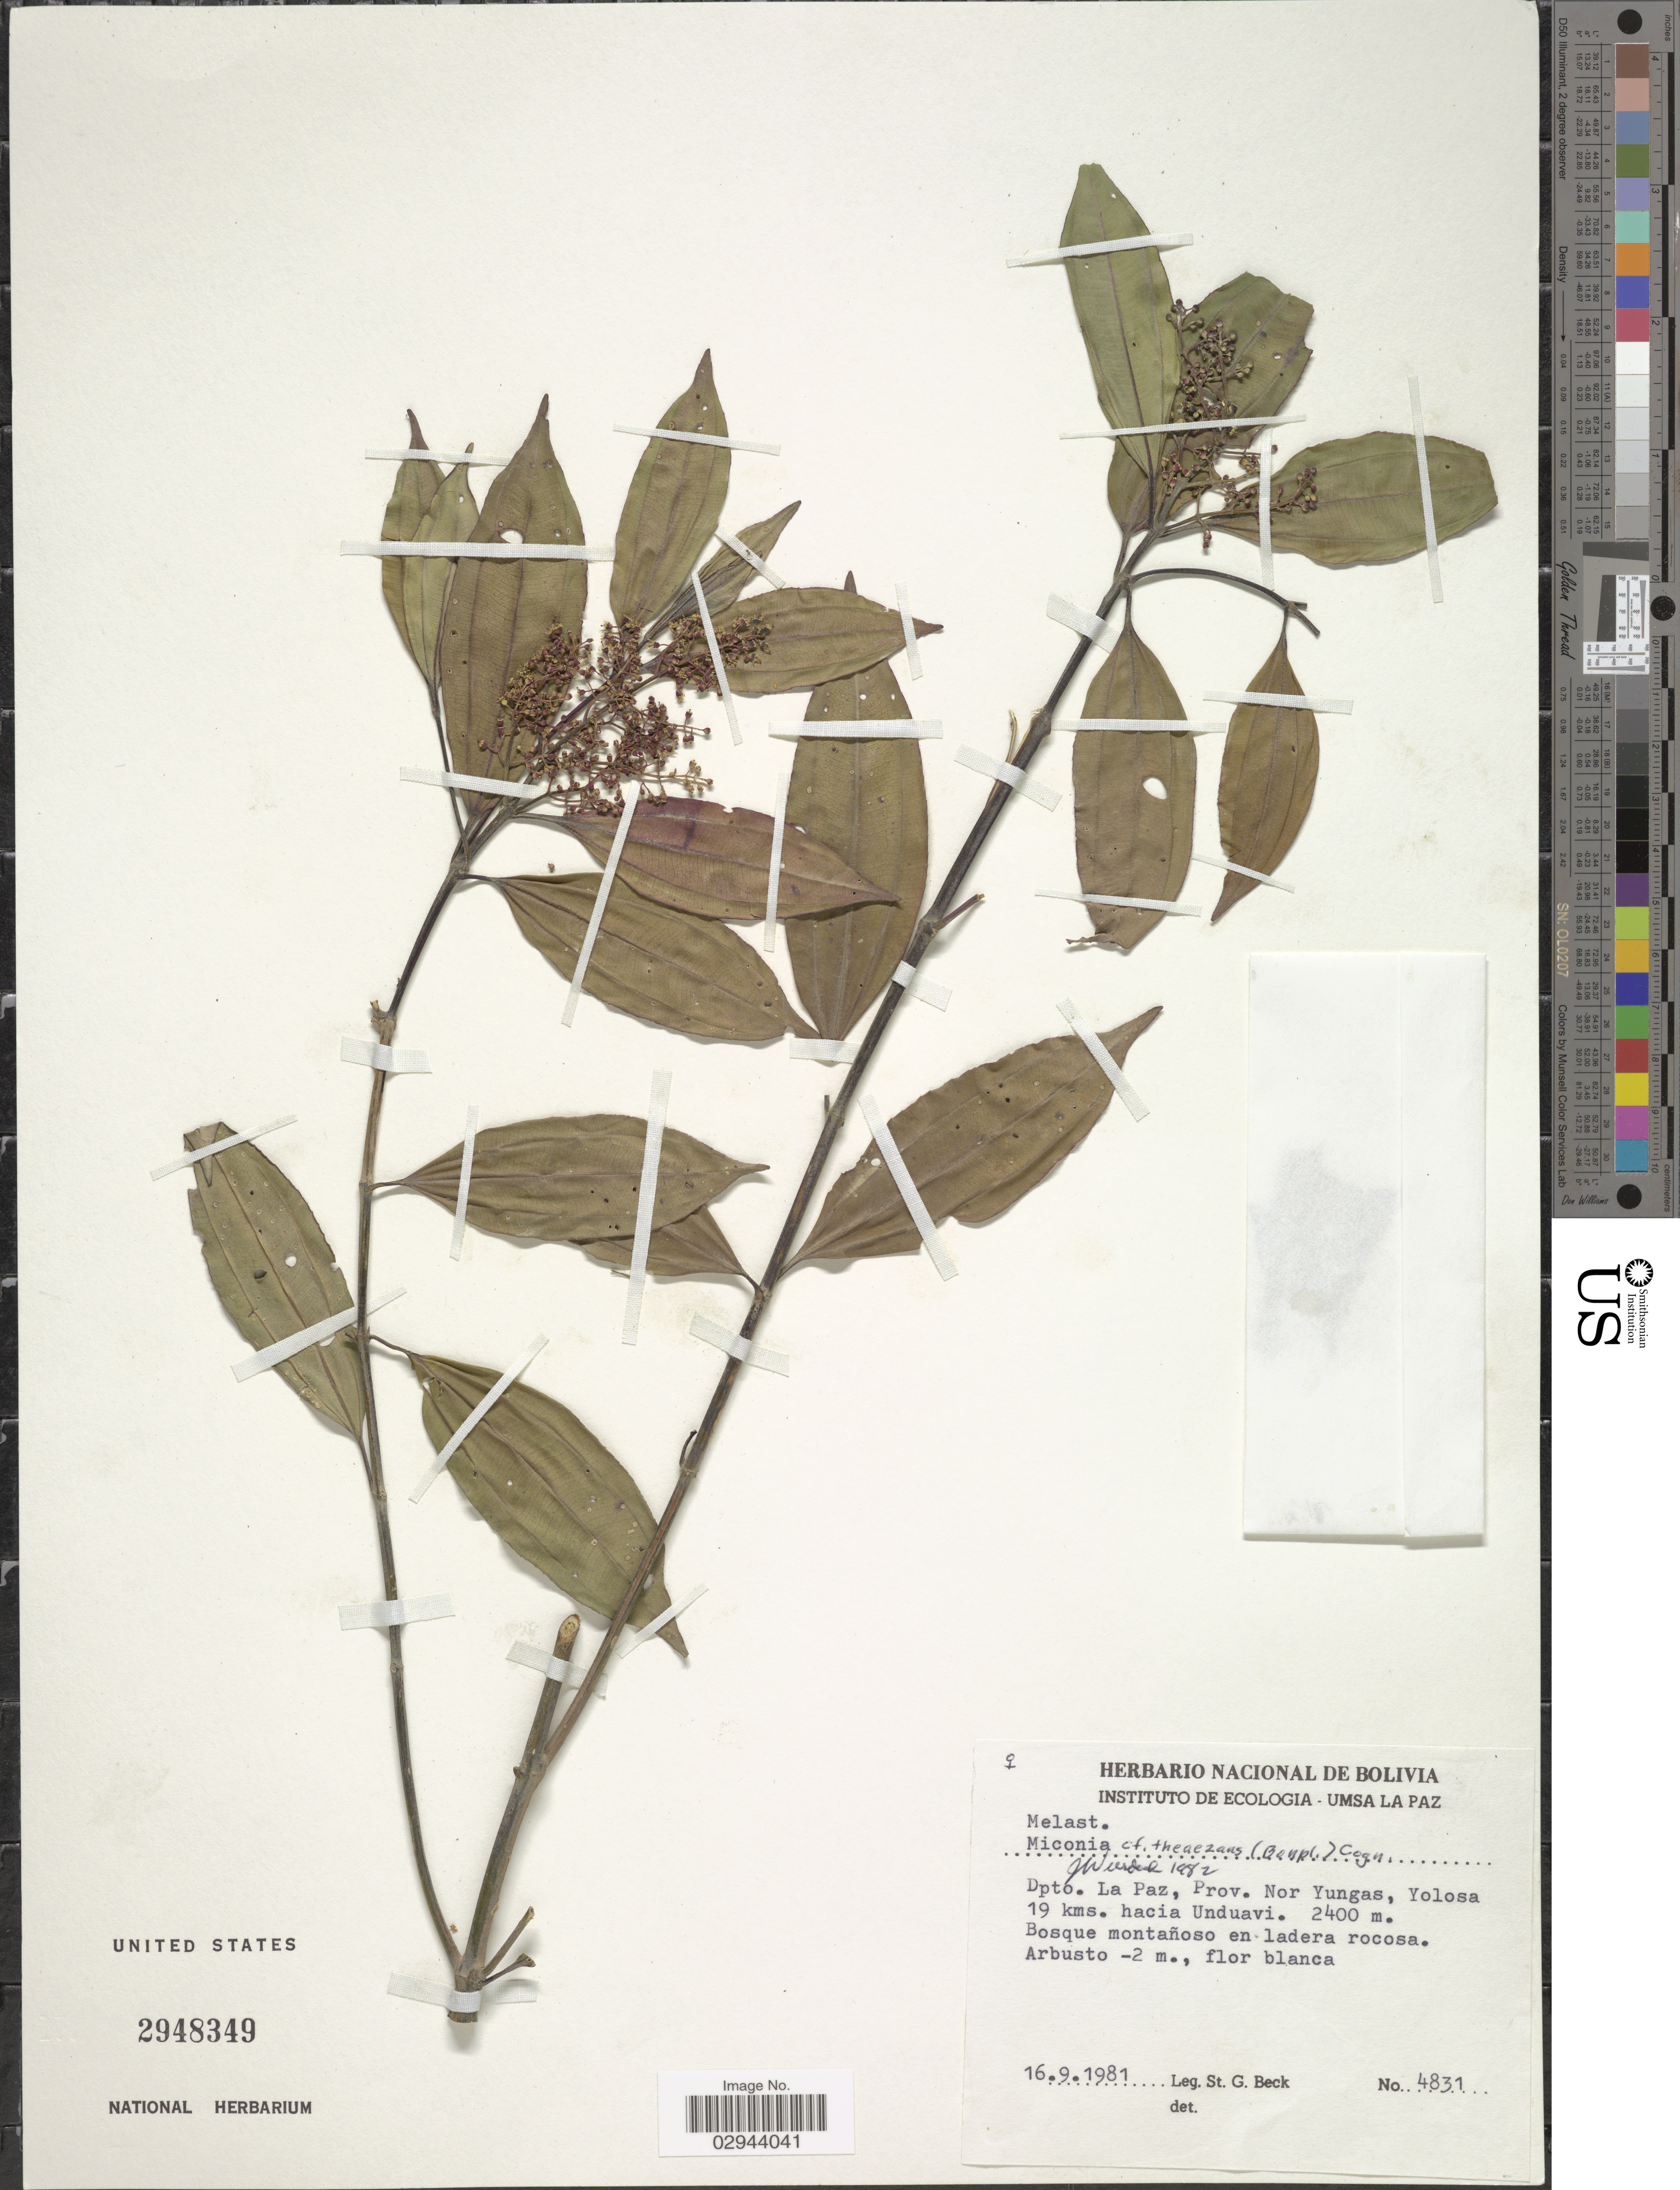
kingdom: Plantae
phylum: Tracheophyta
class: Magnoliopsida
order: Myrtales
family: Melastomataceae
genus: Miconia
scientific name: Miconia theizans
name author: (Bonpl.) Cogn.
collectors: S. G. Beck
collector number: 4831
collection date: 1981-09-16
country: Bolivia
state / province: La Paz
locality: Dpto. La Paz, Prov. Nor Yungas, Yolosa 19 kms. hacia Unduavi.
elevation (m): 2400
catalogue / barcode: US 2948349